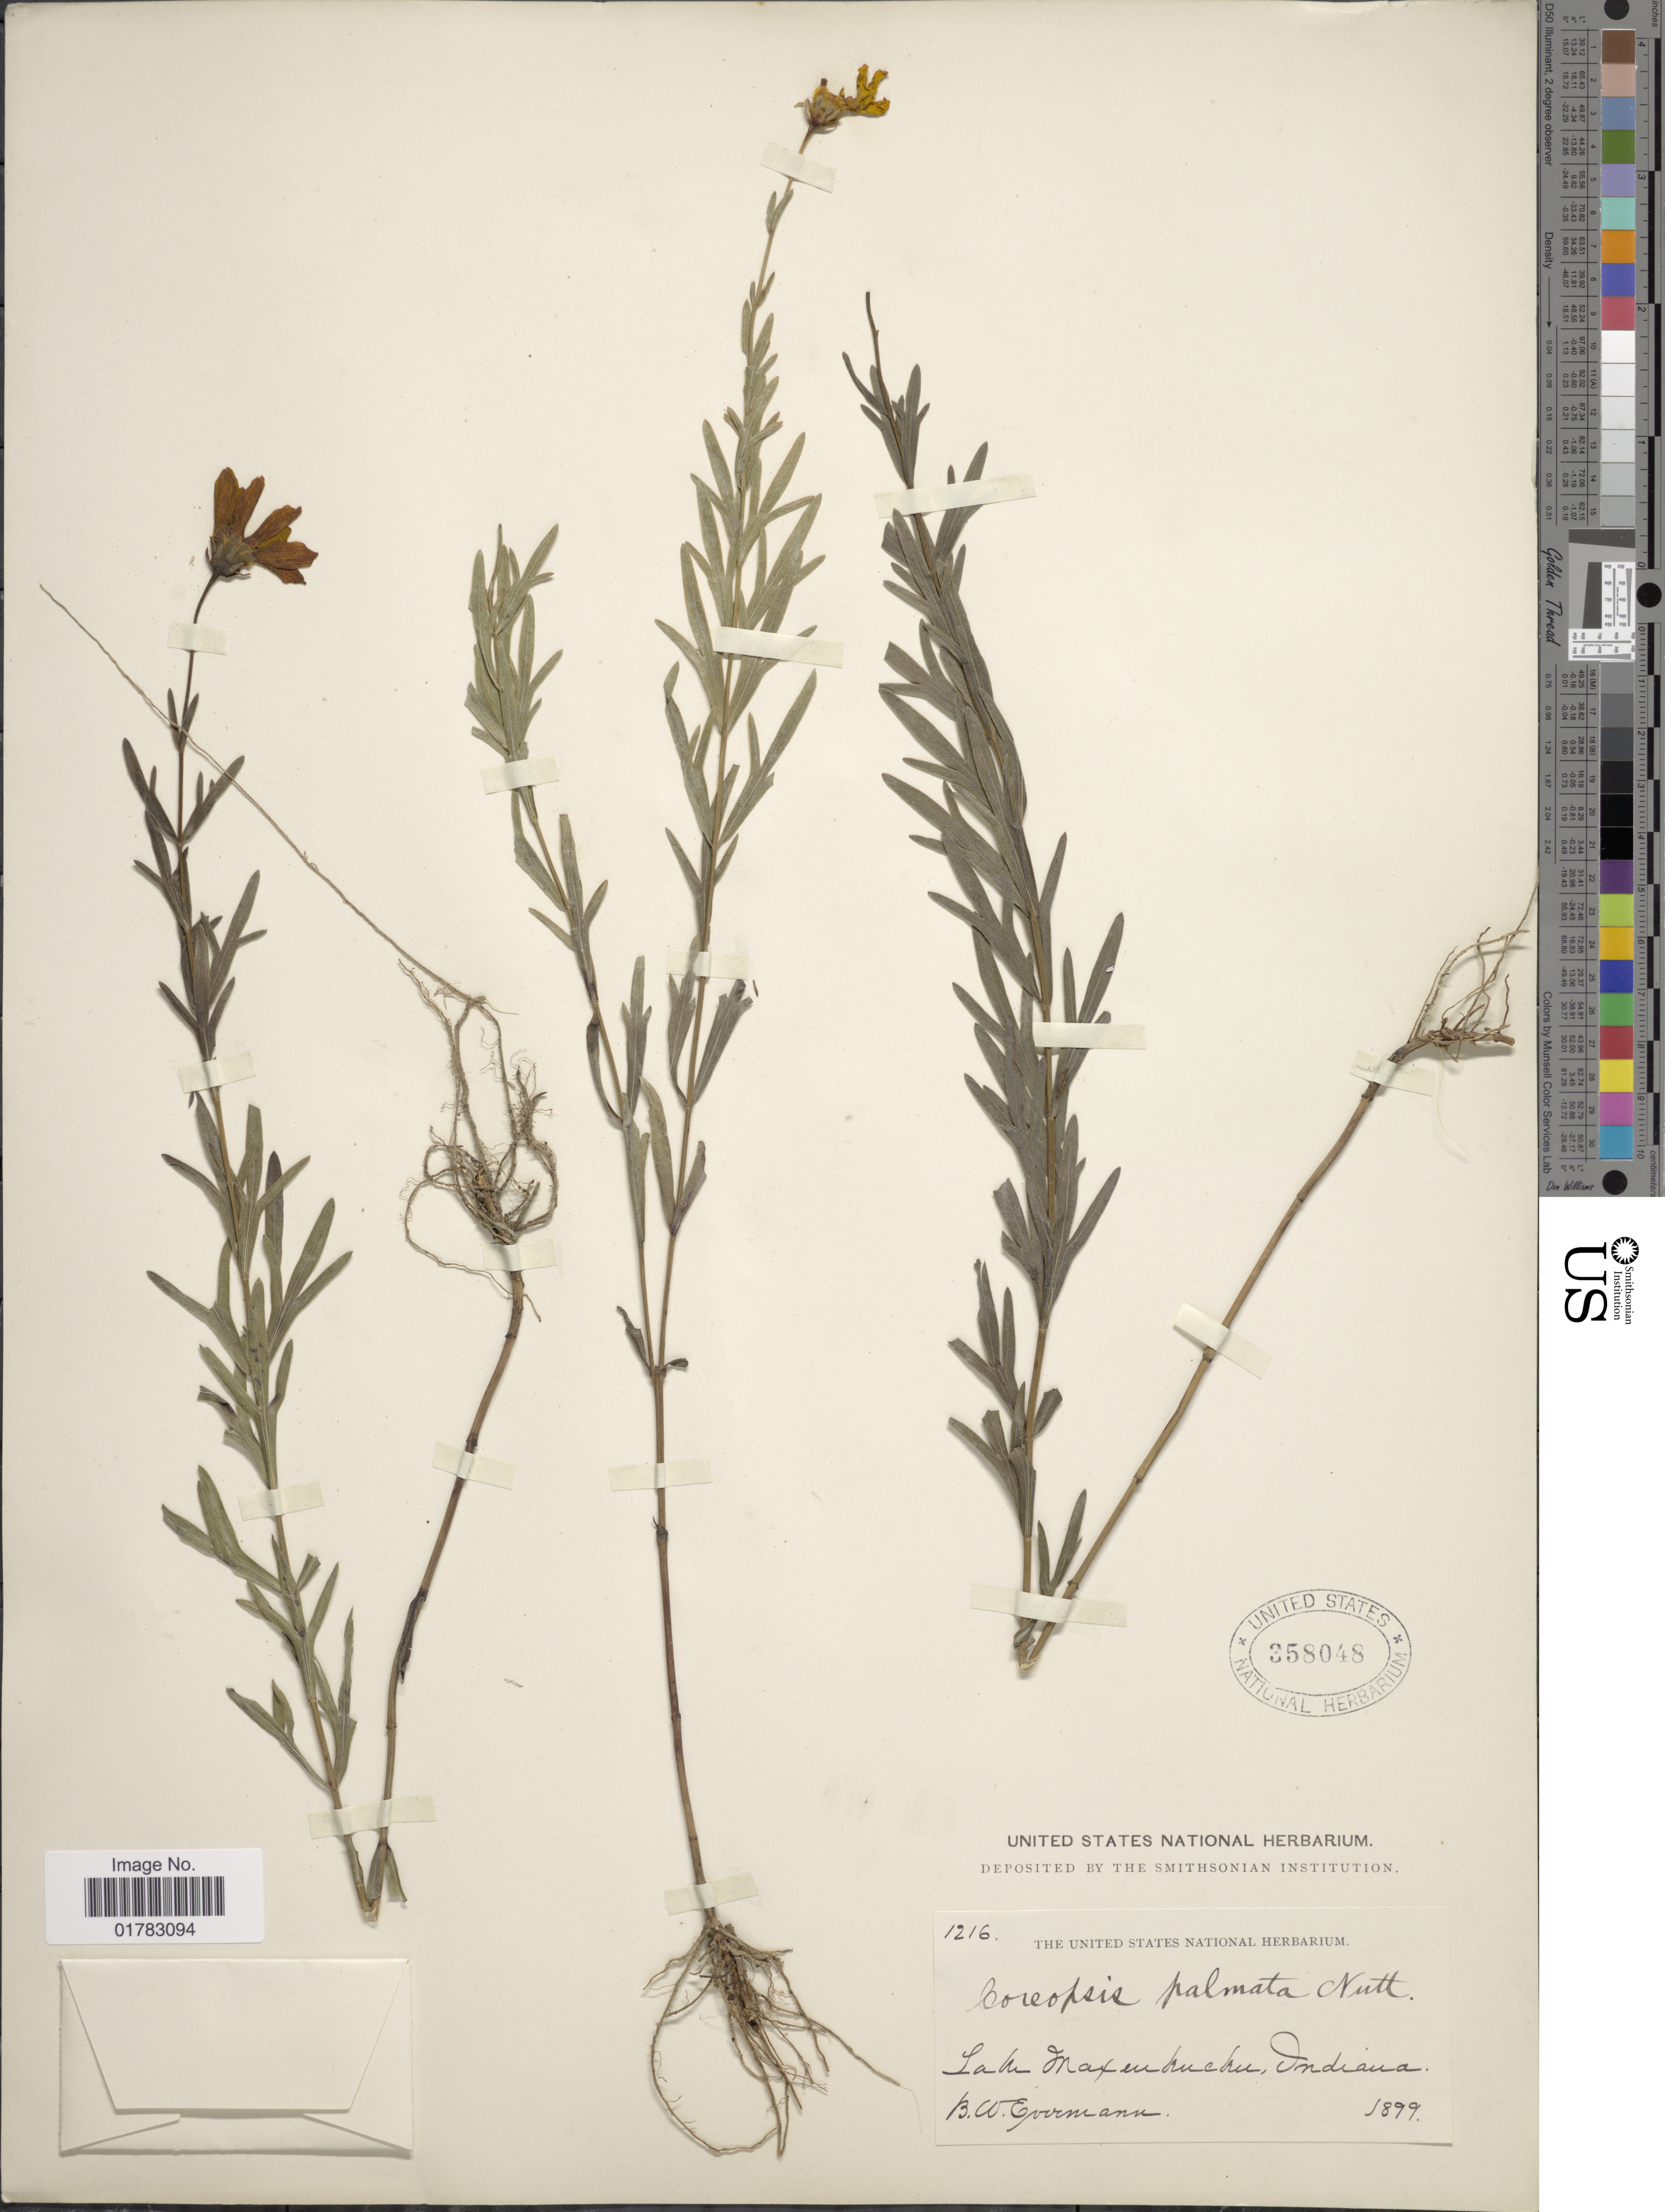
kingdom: Plantae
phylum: Tracheophyta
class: Magnoliopsida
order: Asterales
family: Asteraceae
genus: Coreopsis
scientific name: Coreopsis palmata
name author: Nutt.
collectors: B. W. Evermann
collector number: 1216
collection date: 1899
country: United States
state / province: Indiana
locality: Lake Maxinkuckee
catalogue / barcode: US 358048